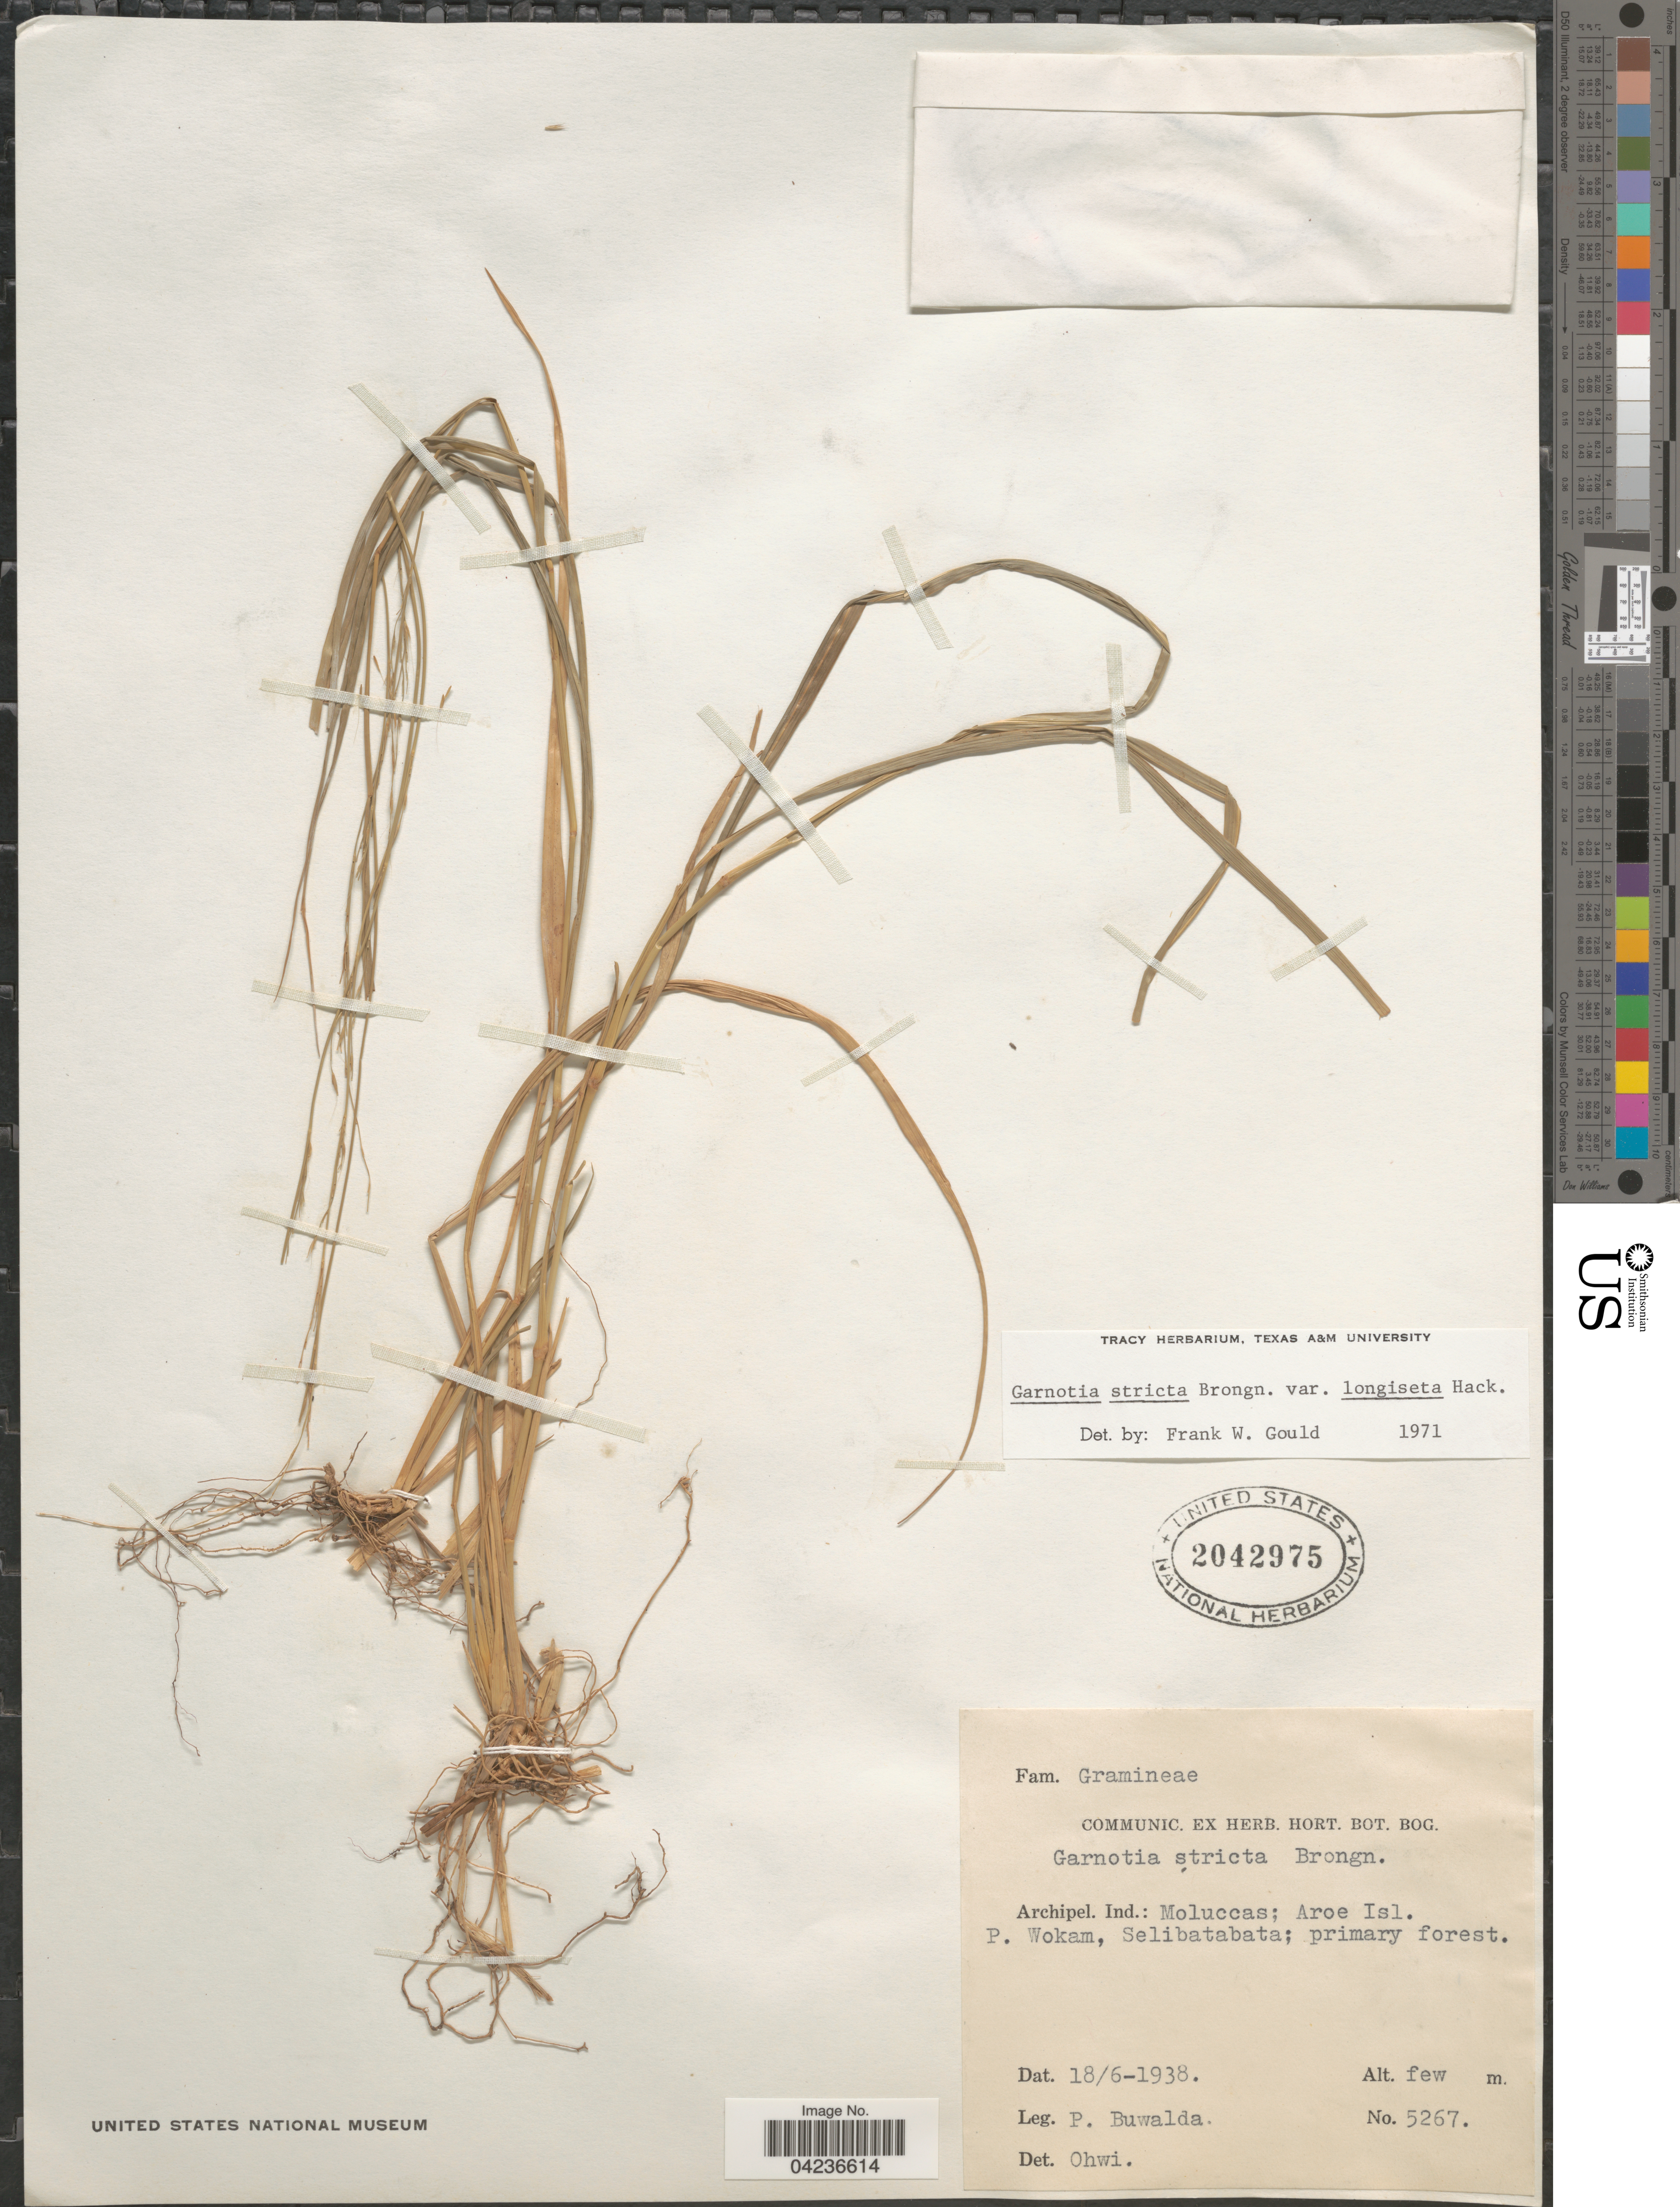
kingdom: Plantae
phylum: Tracheophyta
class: Liliopsida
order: Poales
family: Poaceae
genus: Garnotia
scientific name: Garnotia scoparia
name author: Thwaites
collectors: P. Buwalda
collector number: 5267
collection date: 1938-06-18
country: Indonesia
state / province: Maluku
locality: Archipel. Ind.: Moluccas; Aroe Isl. P. Wokam, Selibatabata; primary forest.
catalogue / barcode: US 2042975